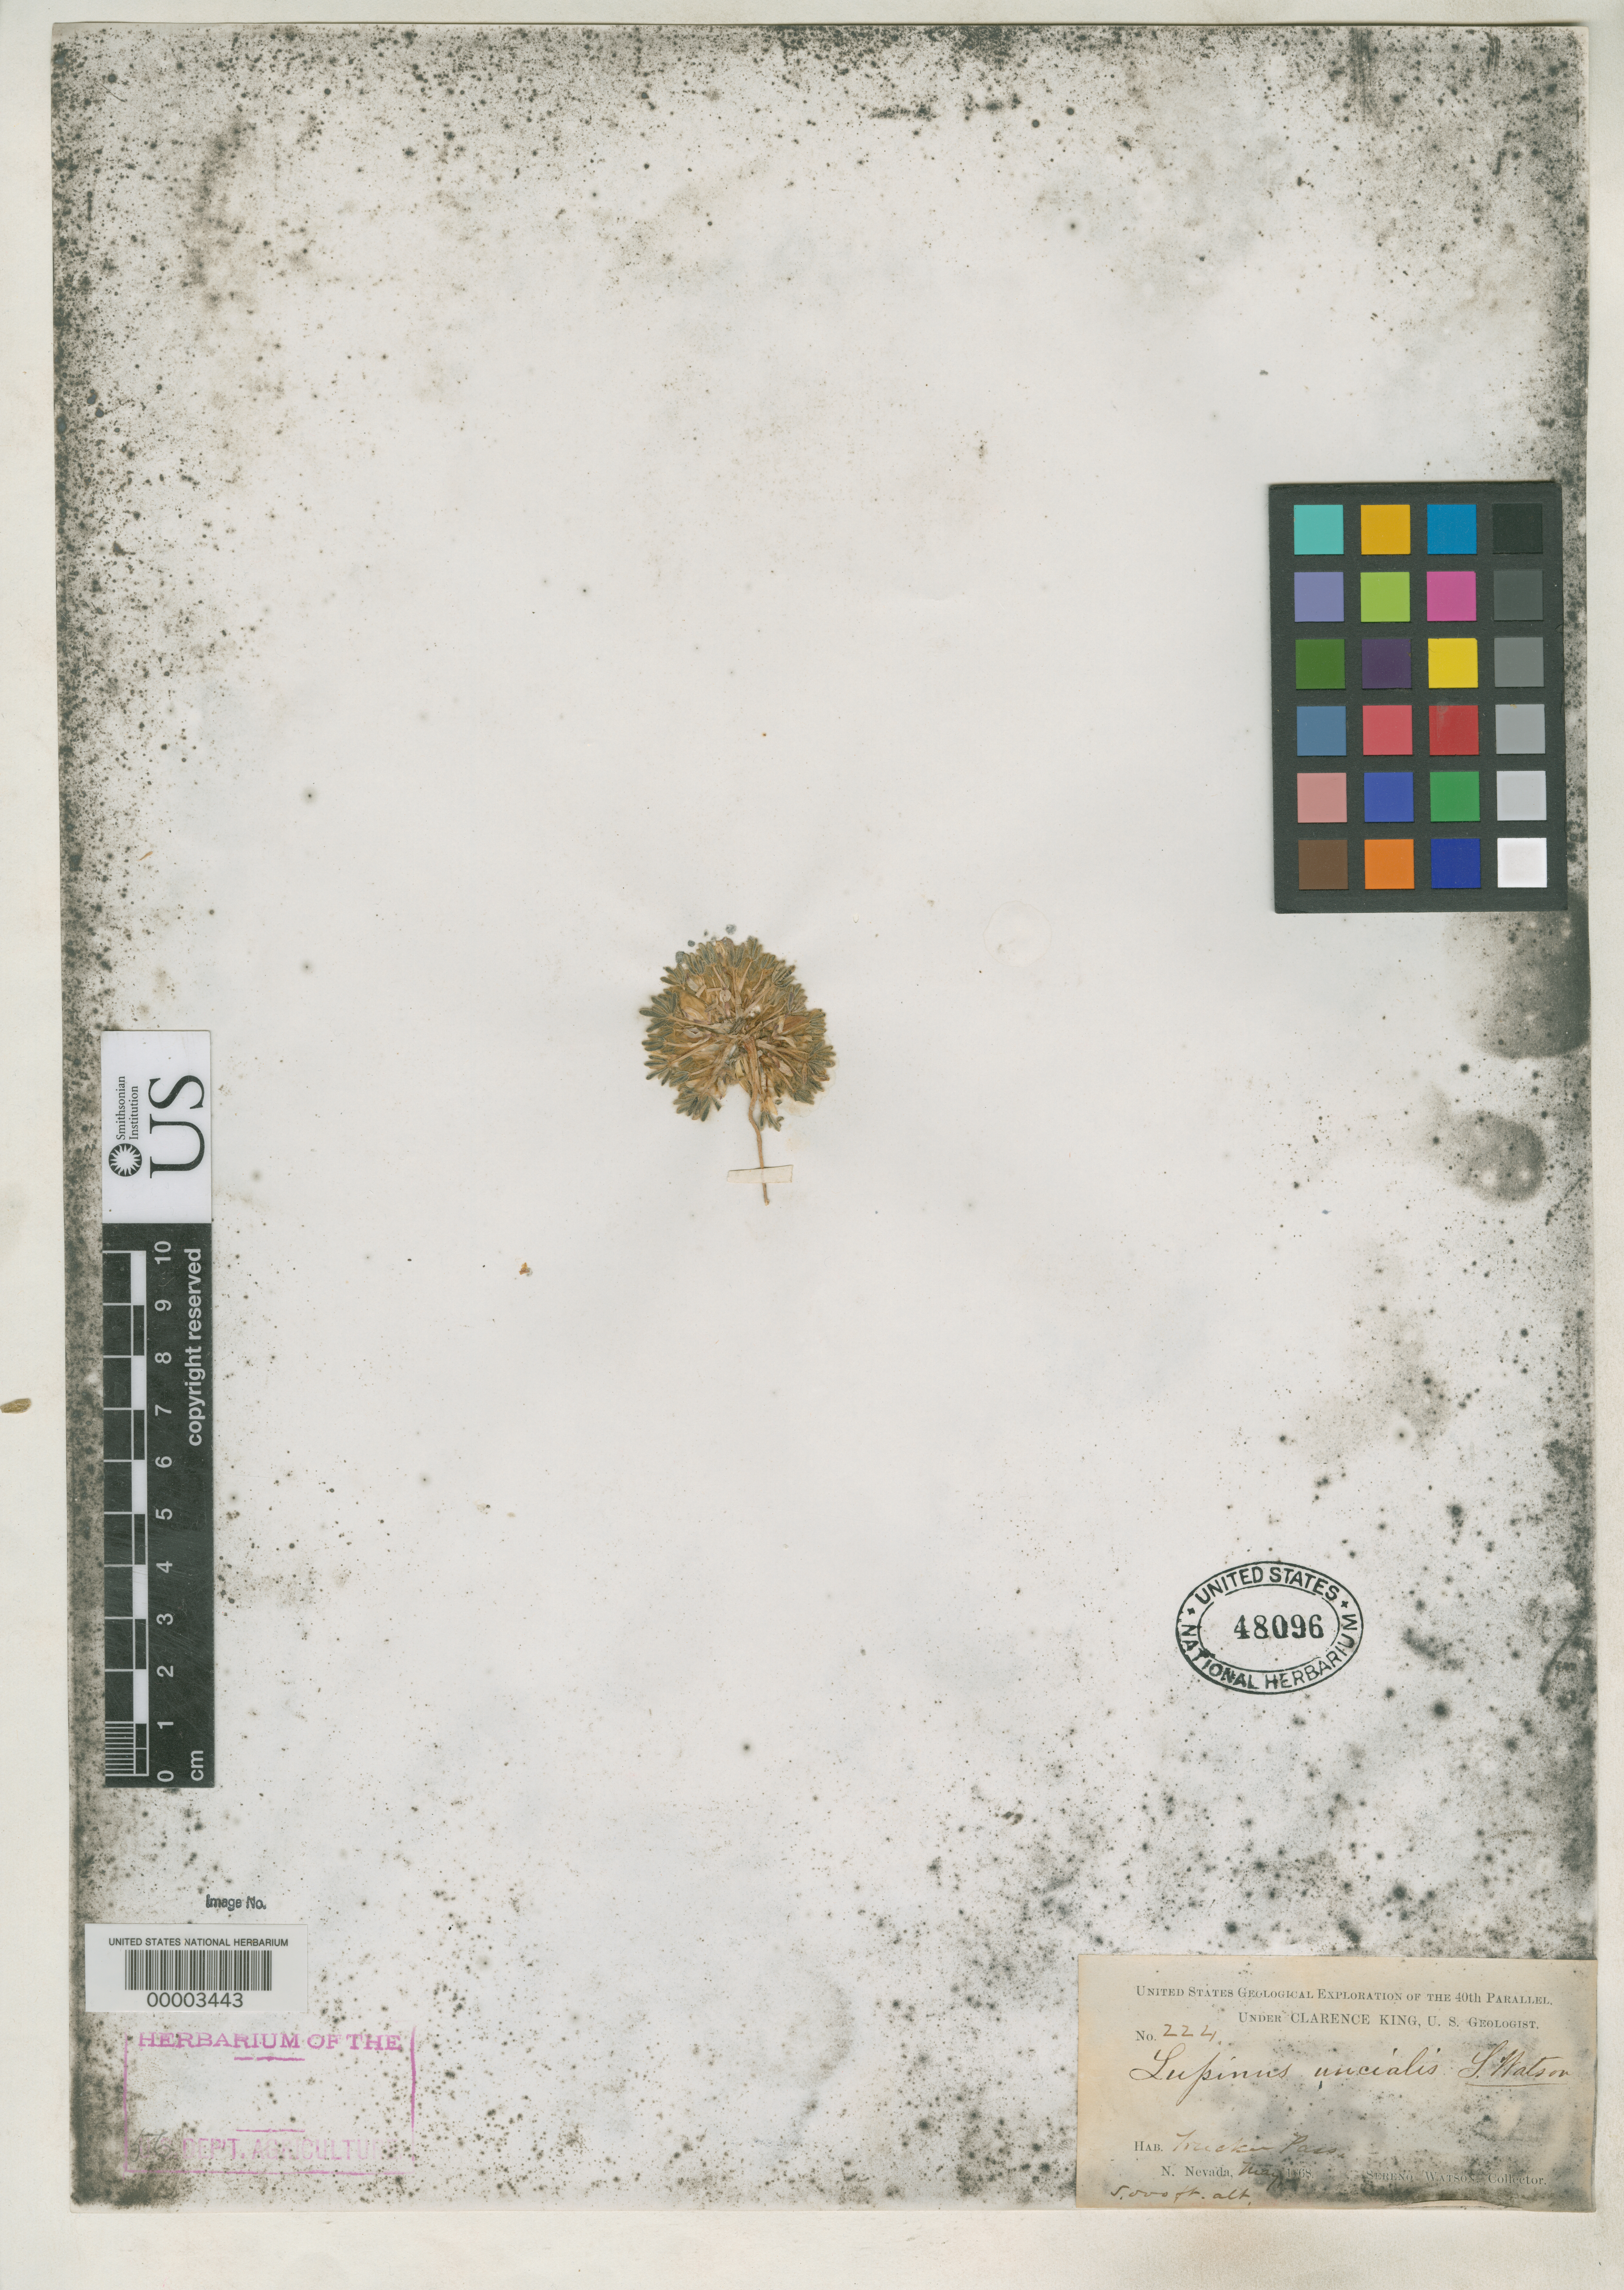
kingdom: Plantae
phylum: Tracheophyta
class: Magnoliopsida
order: Fabales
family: Fabaceae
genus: Lupinus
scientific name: Lupinus uncialis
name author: S. Watson in C. King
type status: Holotype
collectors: S. Watson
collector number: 224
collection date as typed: May 1868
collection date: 1868-05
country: United States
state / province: Nevada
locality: Truckee and Pah-ute Ranges.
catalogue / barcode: US 48096